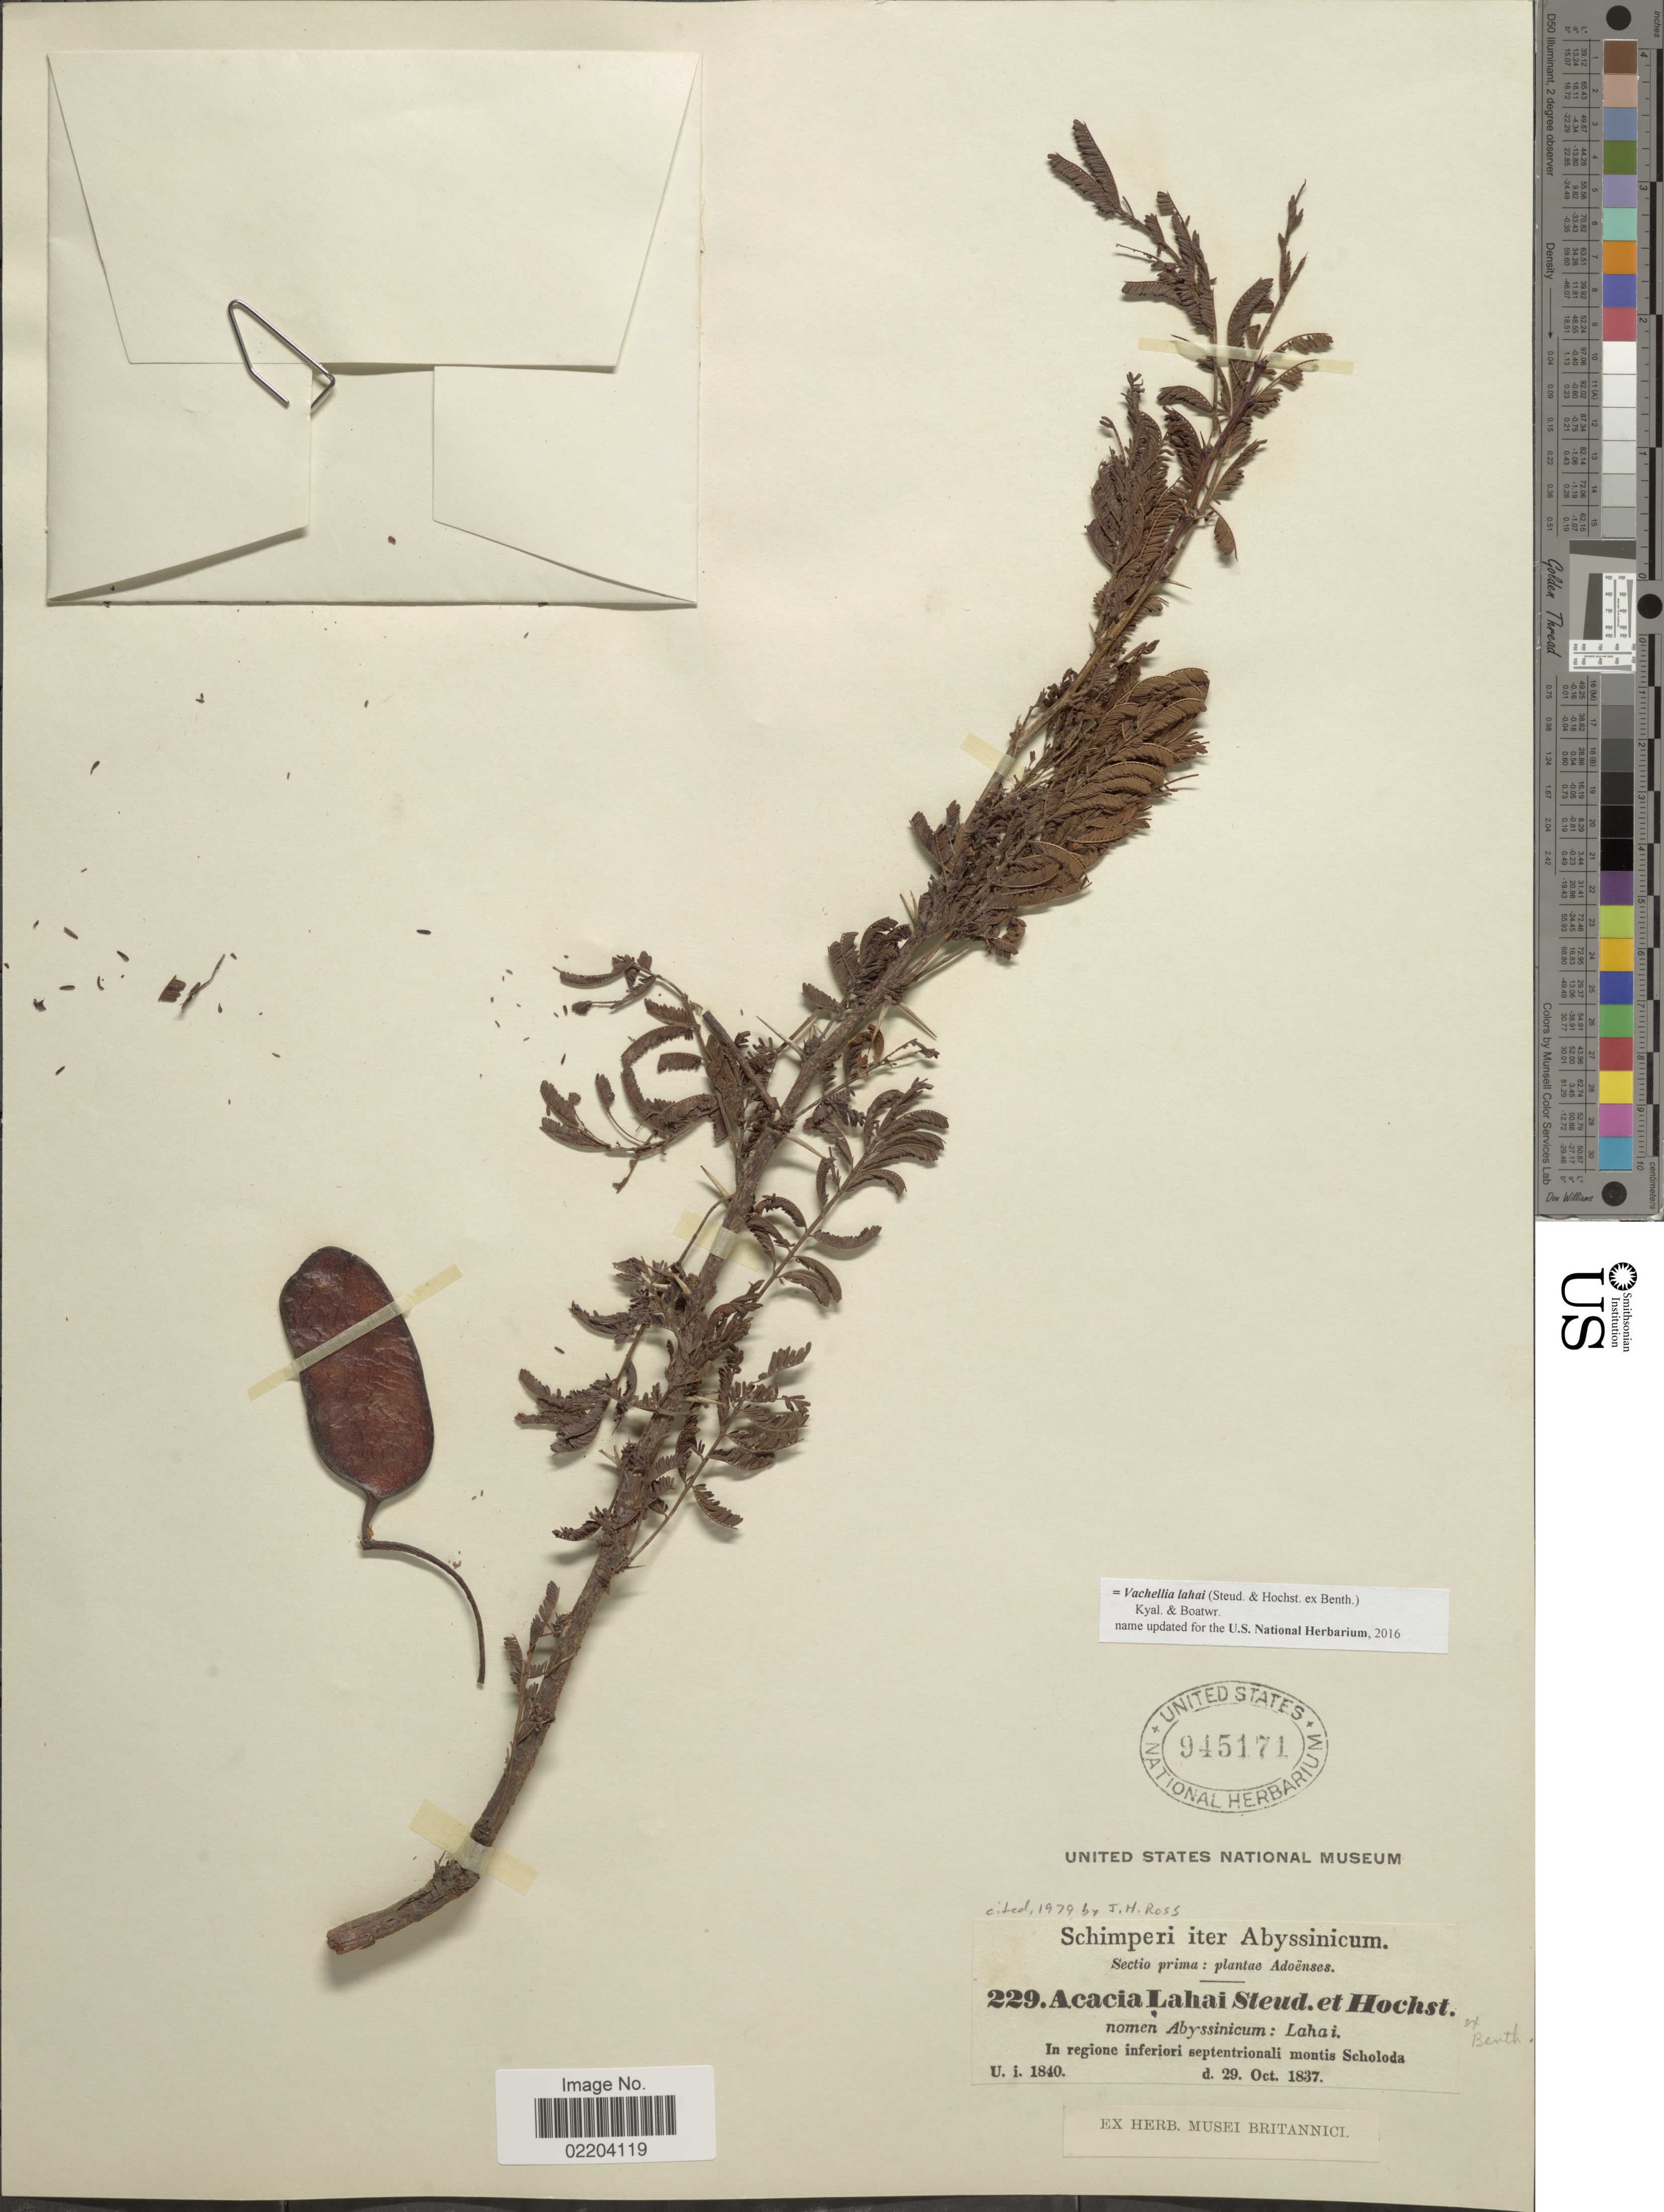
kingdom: Plantae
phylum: Tracheophyta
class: Magnoliopsida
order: Fabales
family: Fabaceae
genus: Vachellia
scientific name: Vachellia lahai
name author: (Steud. & Hochst. ex Benth.) Kyal. & Boatwr.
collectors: -. Schimper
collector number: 229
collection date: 1837-10-29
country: Eritrea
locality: Sectio prima: plantae Adoënses. In regione inferiori septentrionali montis Scholoda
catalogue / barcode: US 945171